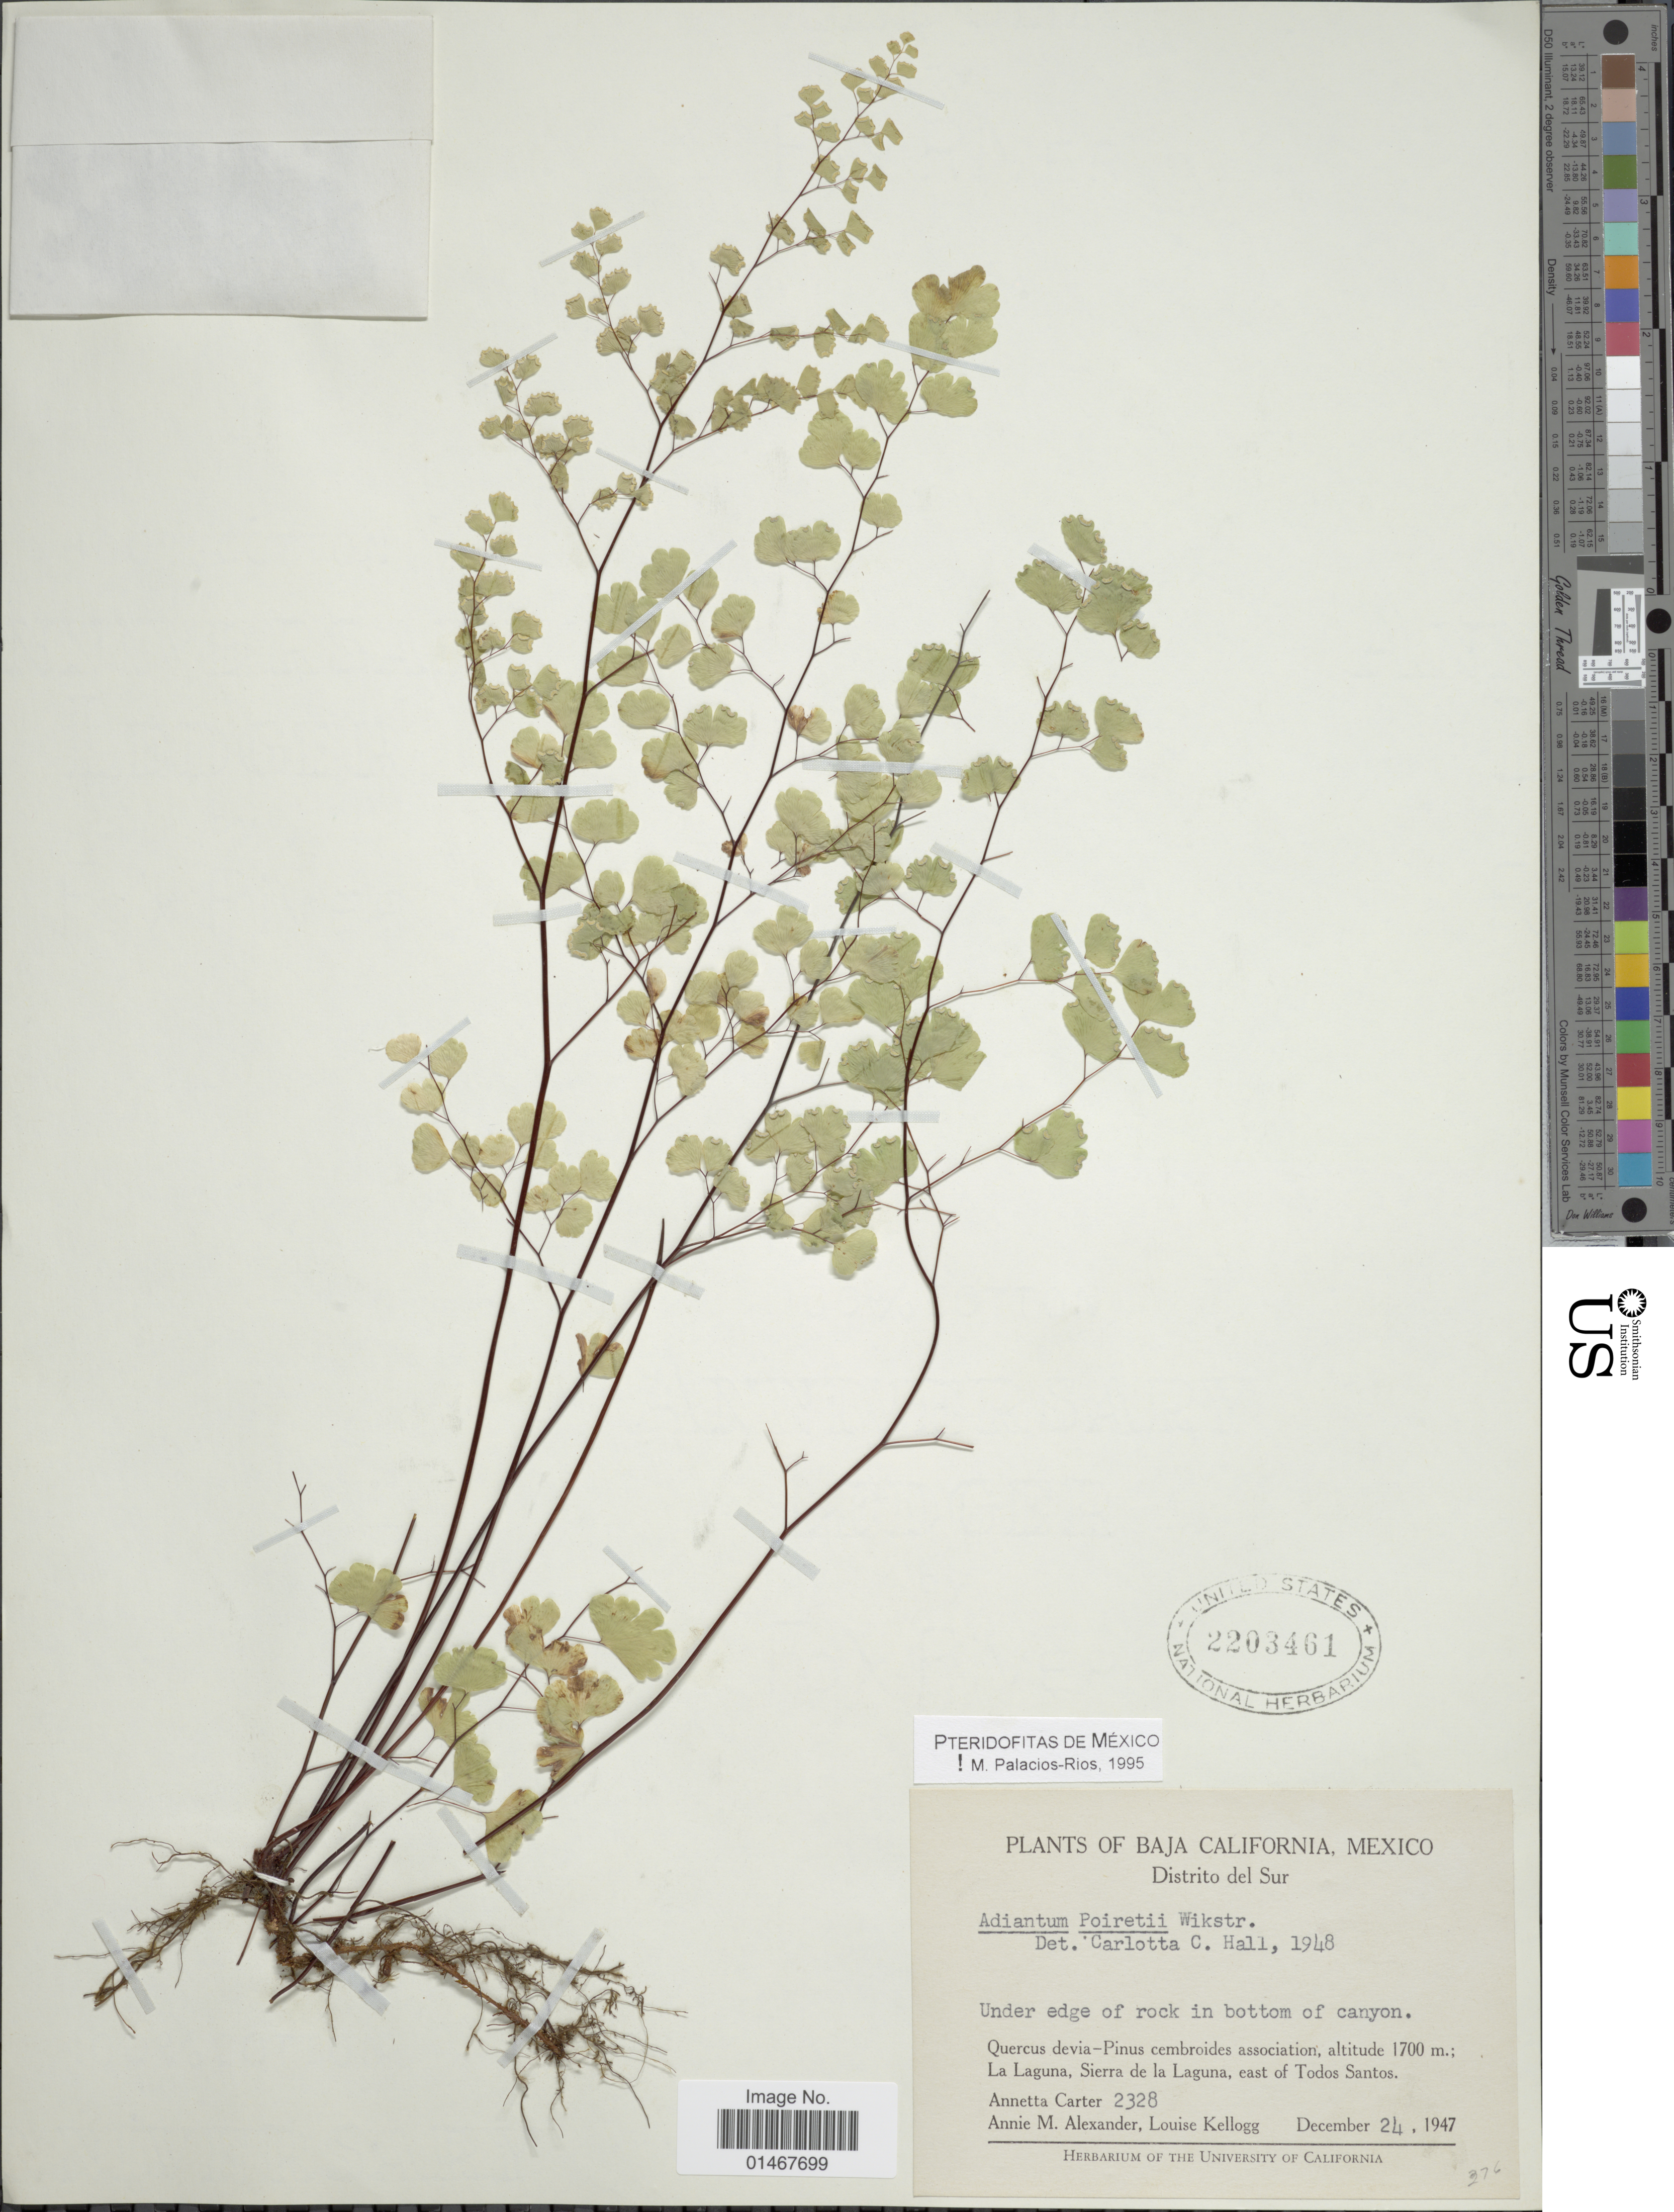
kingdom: Plantae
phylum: Tracheophyta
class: Polypodiopsida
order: Polypodiales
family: Pteridaceae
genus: Adiantum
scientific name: Adiantum poiretii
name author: Wikstr.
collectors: A. Carter, A. M. Alexander & L. Kellogg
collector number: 2328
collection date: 1947-12-24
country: Mexico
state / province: Baja California Sur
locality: Distrito del Sur, La Laguna, Sierra de la Laguna, east of Todos Santos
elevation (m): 1700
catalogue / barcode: US 2203461